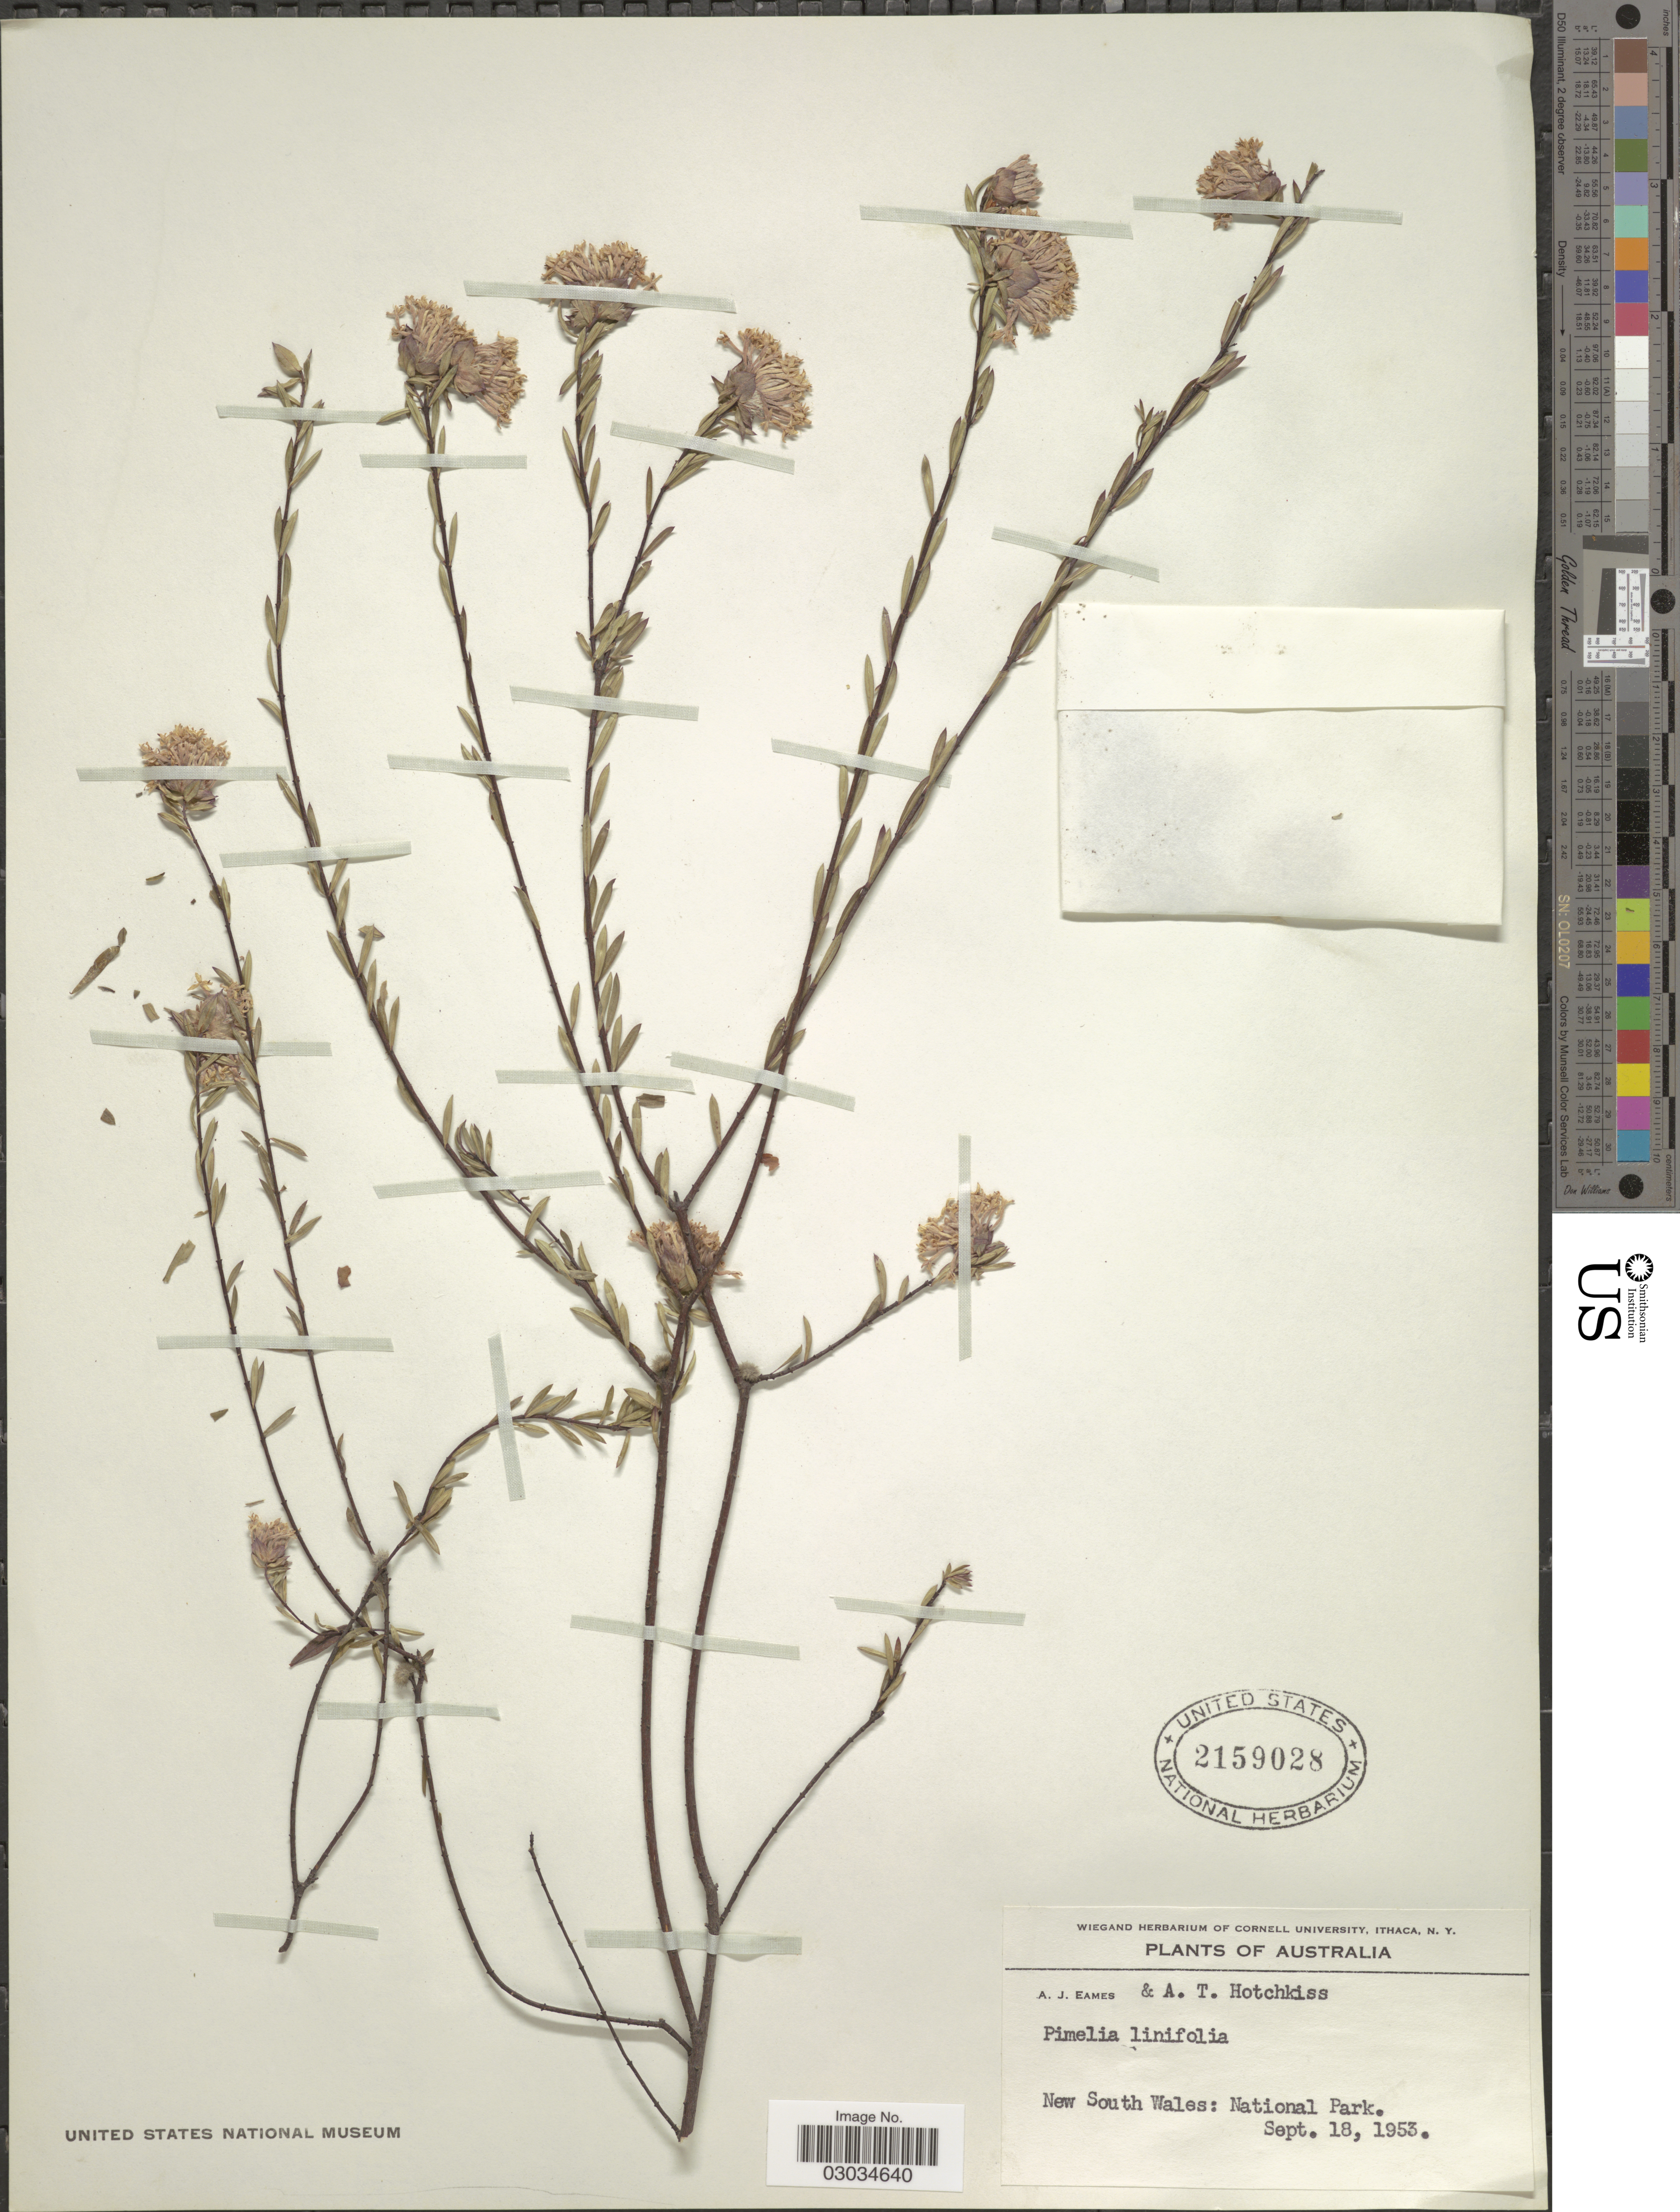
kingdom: Plantae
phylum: Tracheophyta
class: Magnoliopsida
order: Malvales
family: Thymelaeaceae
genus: Pimelea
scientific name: Pimelea linifolia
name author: Sm.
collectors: A. J. Eames & A. Hotchkiss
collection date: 1953-09-18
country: Australia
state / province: New South Wales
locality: National Park.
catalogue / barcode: US 2159028